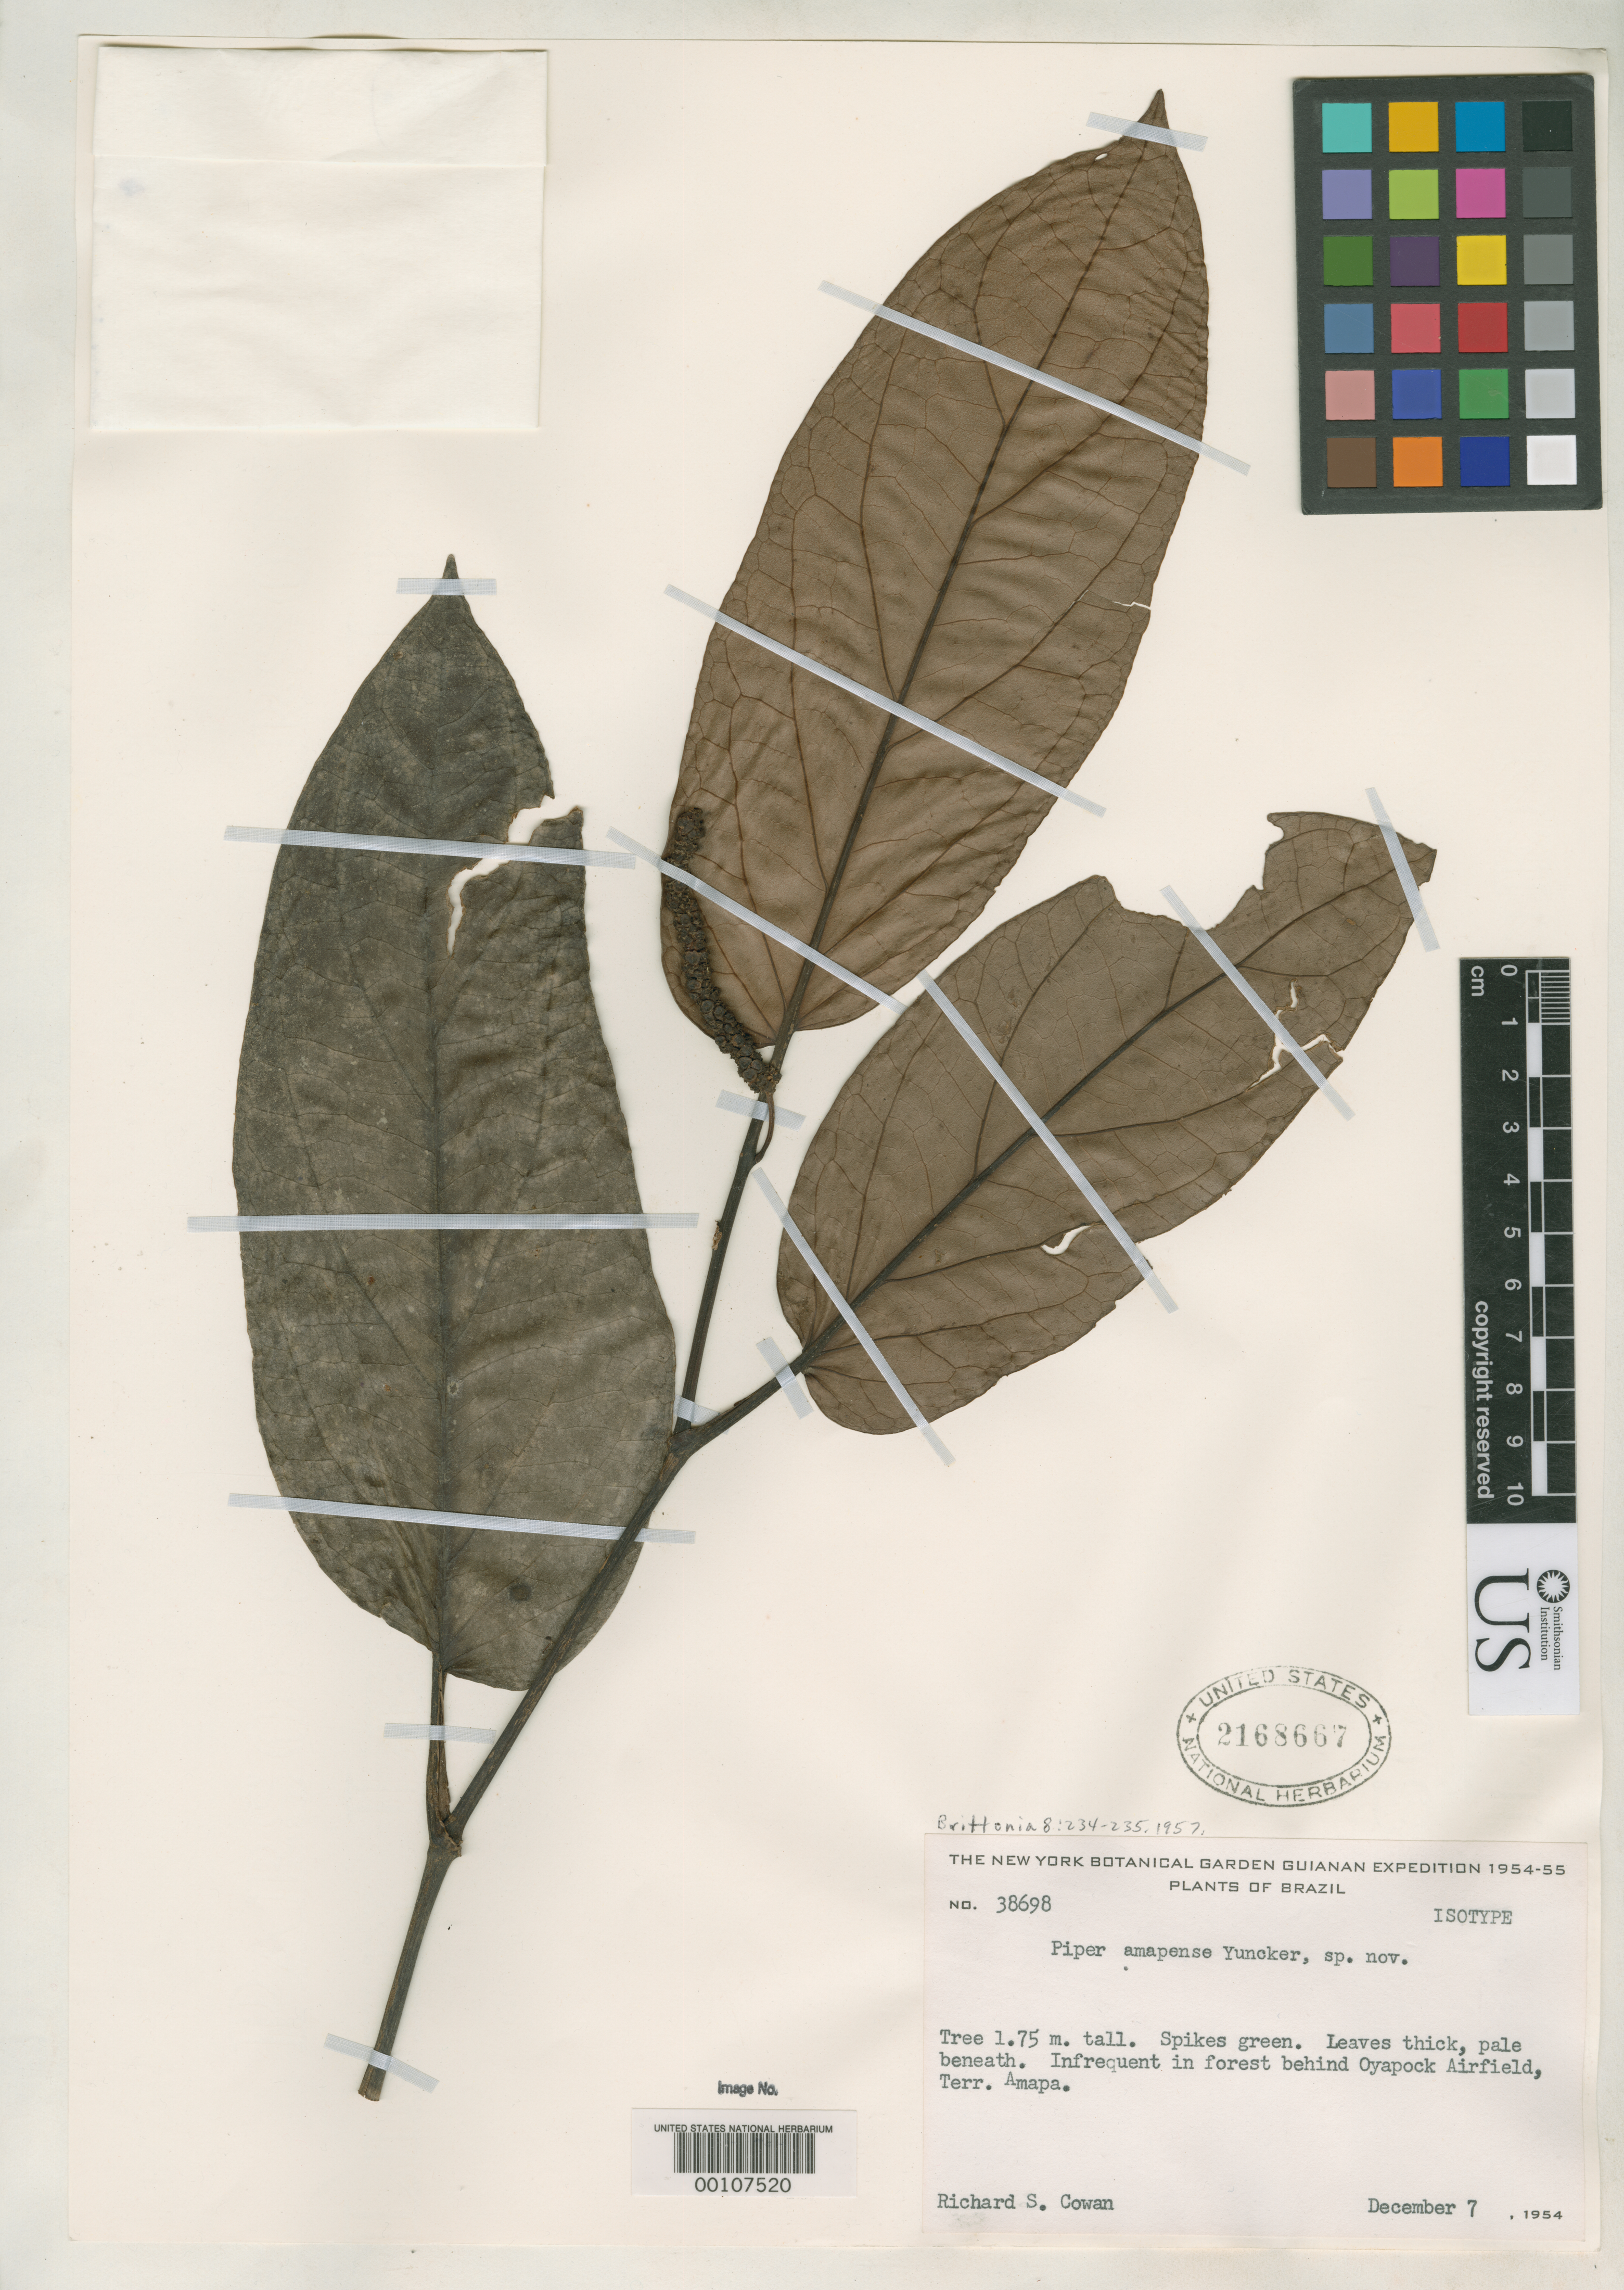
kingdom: Plantae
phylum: Tracheophyta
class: Magnoliopsida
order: Piperales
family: Piperaceae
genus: Piper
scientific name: Piper amapense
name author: Yunck.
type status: Isotype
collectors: R. S. Cowan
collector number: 38698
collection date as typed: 07 Dec 1954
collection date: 1954-12-07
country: Brazil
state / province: Amapá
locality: Behind Oyapock Airfield.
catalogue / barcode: US 2168667